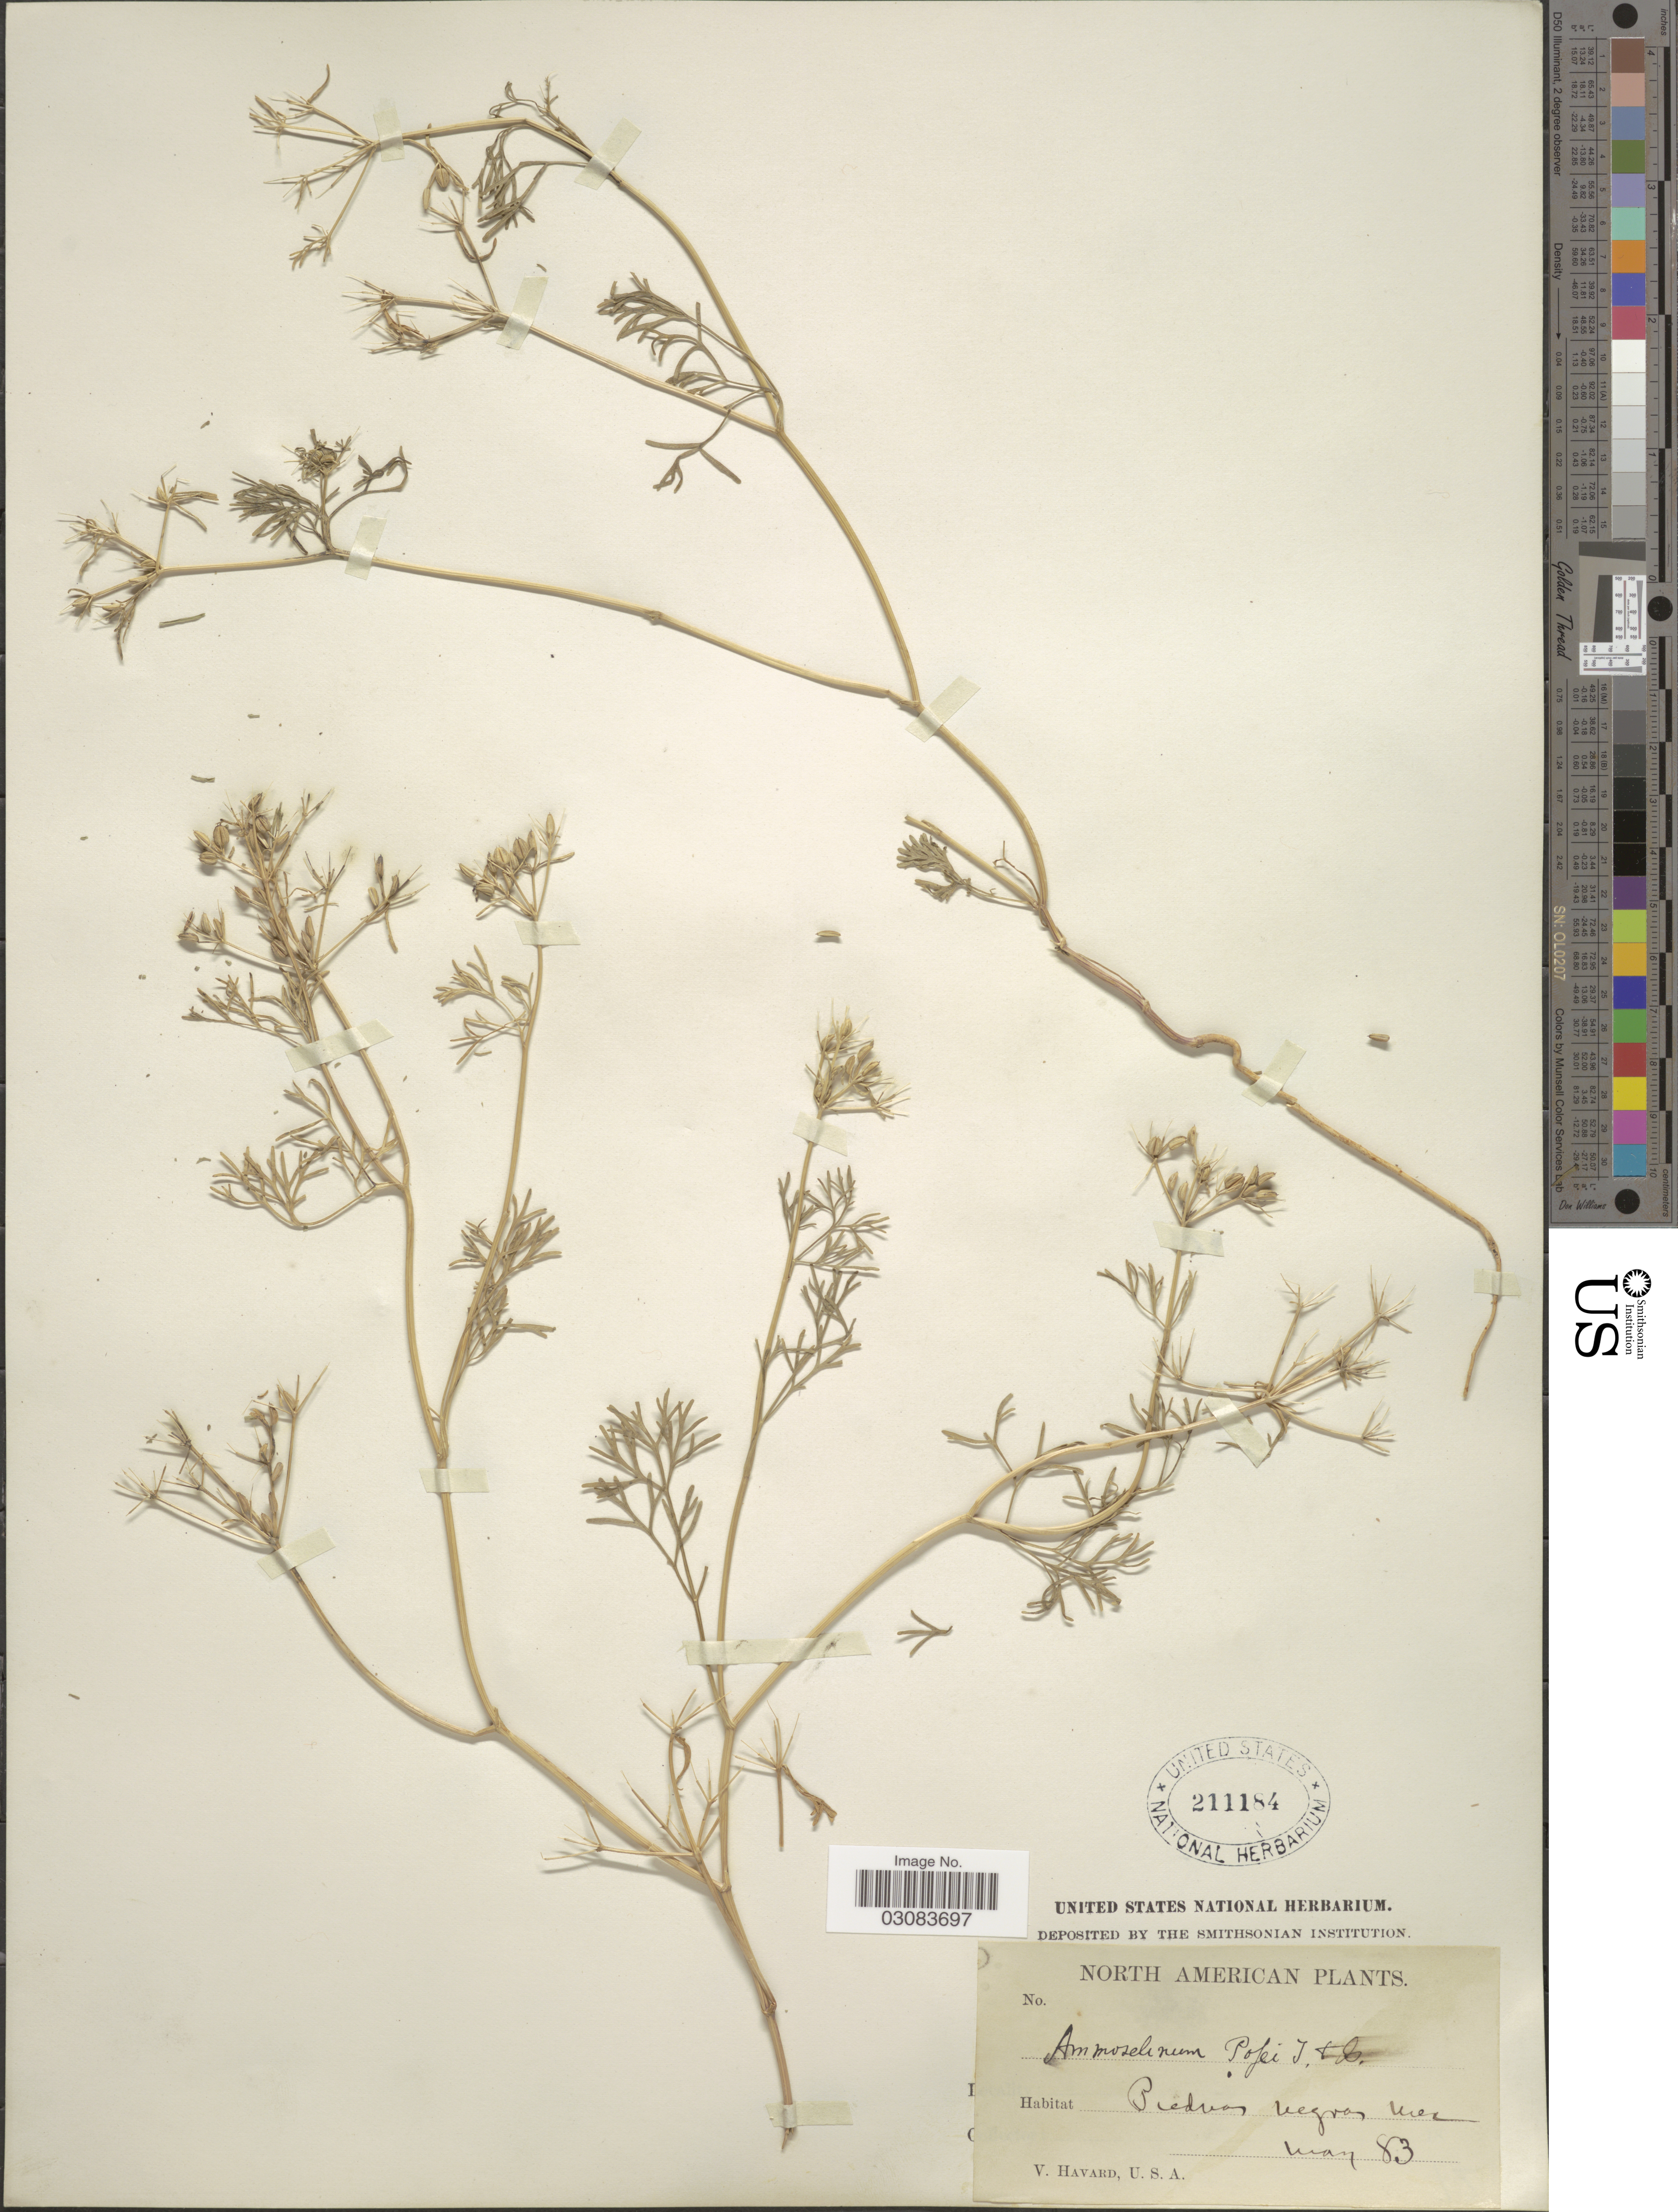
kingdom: Plantae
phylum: Tracheophyta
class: Magnoliopsida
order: Apiales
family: Apiaceae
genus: Ammoselinum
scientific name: Ammoselinum popei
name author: Torr. & A. Gray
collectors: V. Havard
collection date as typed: Transcribed d/m/y: /5/83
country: United States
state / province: New Mexico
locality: Piedras Negras.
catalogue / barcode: US 211184